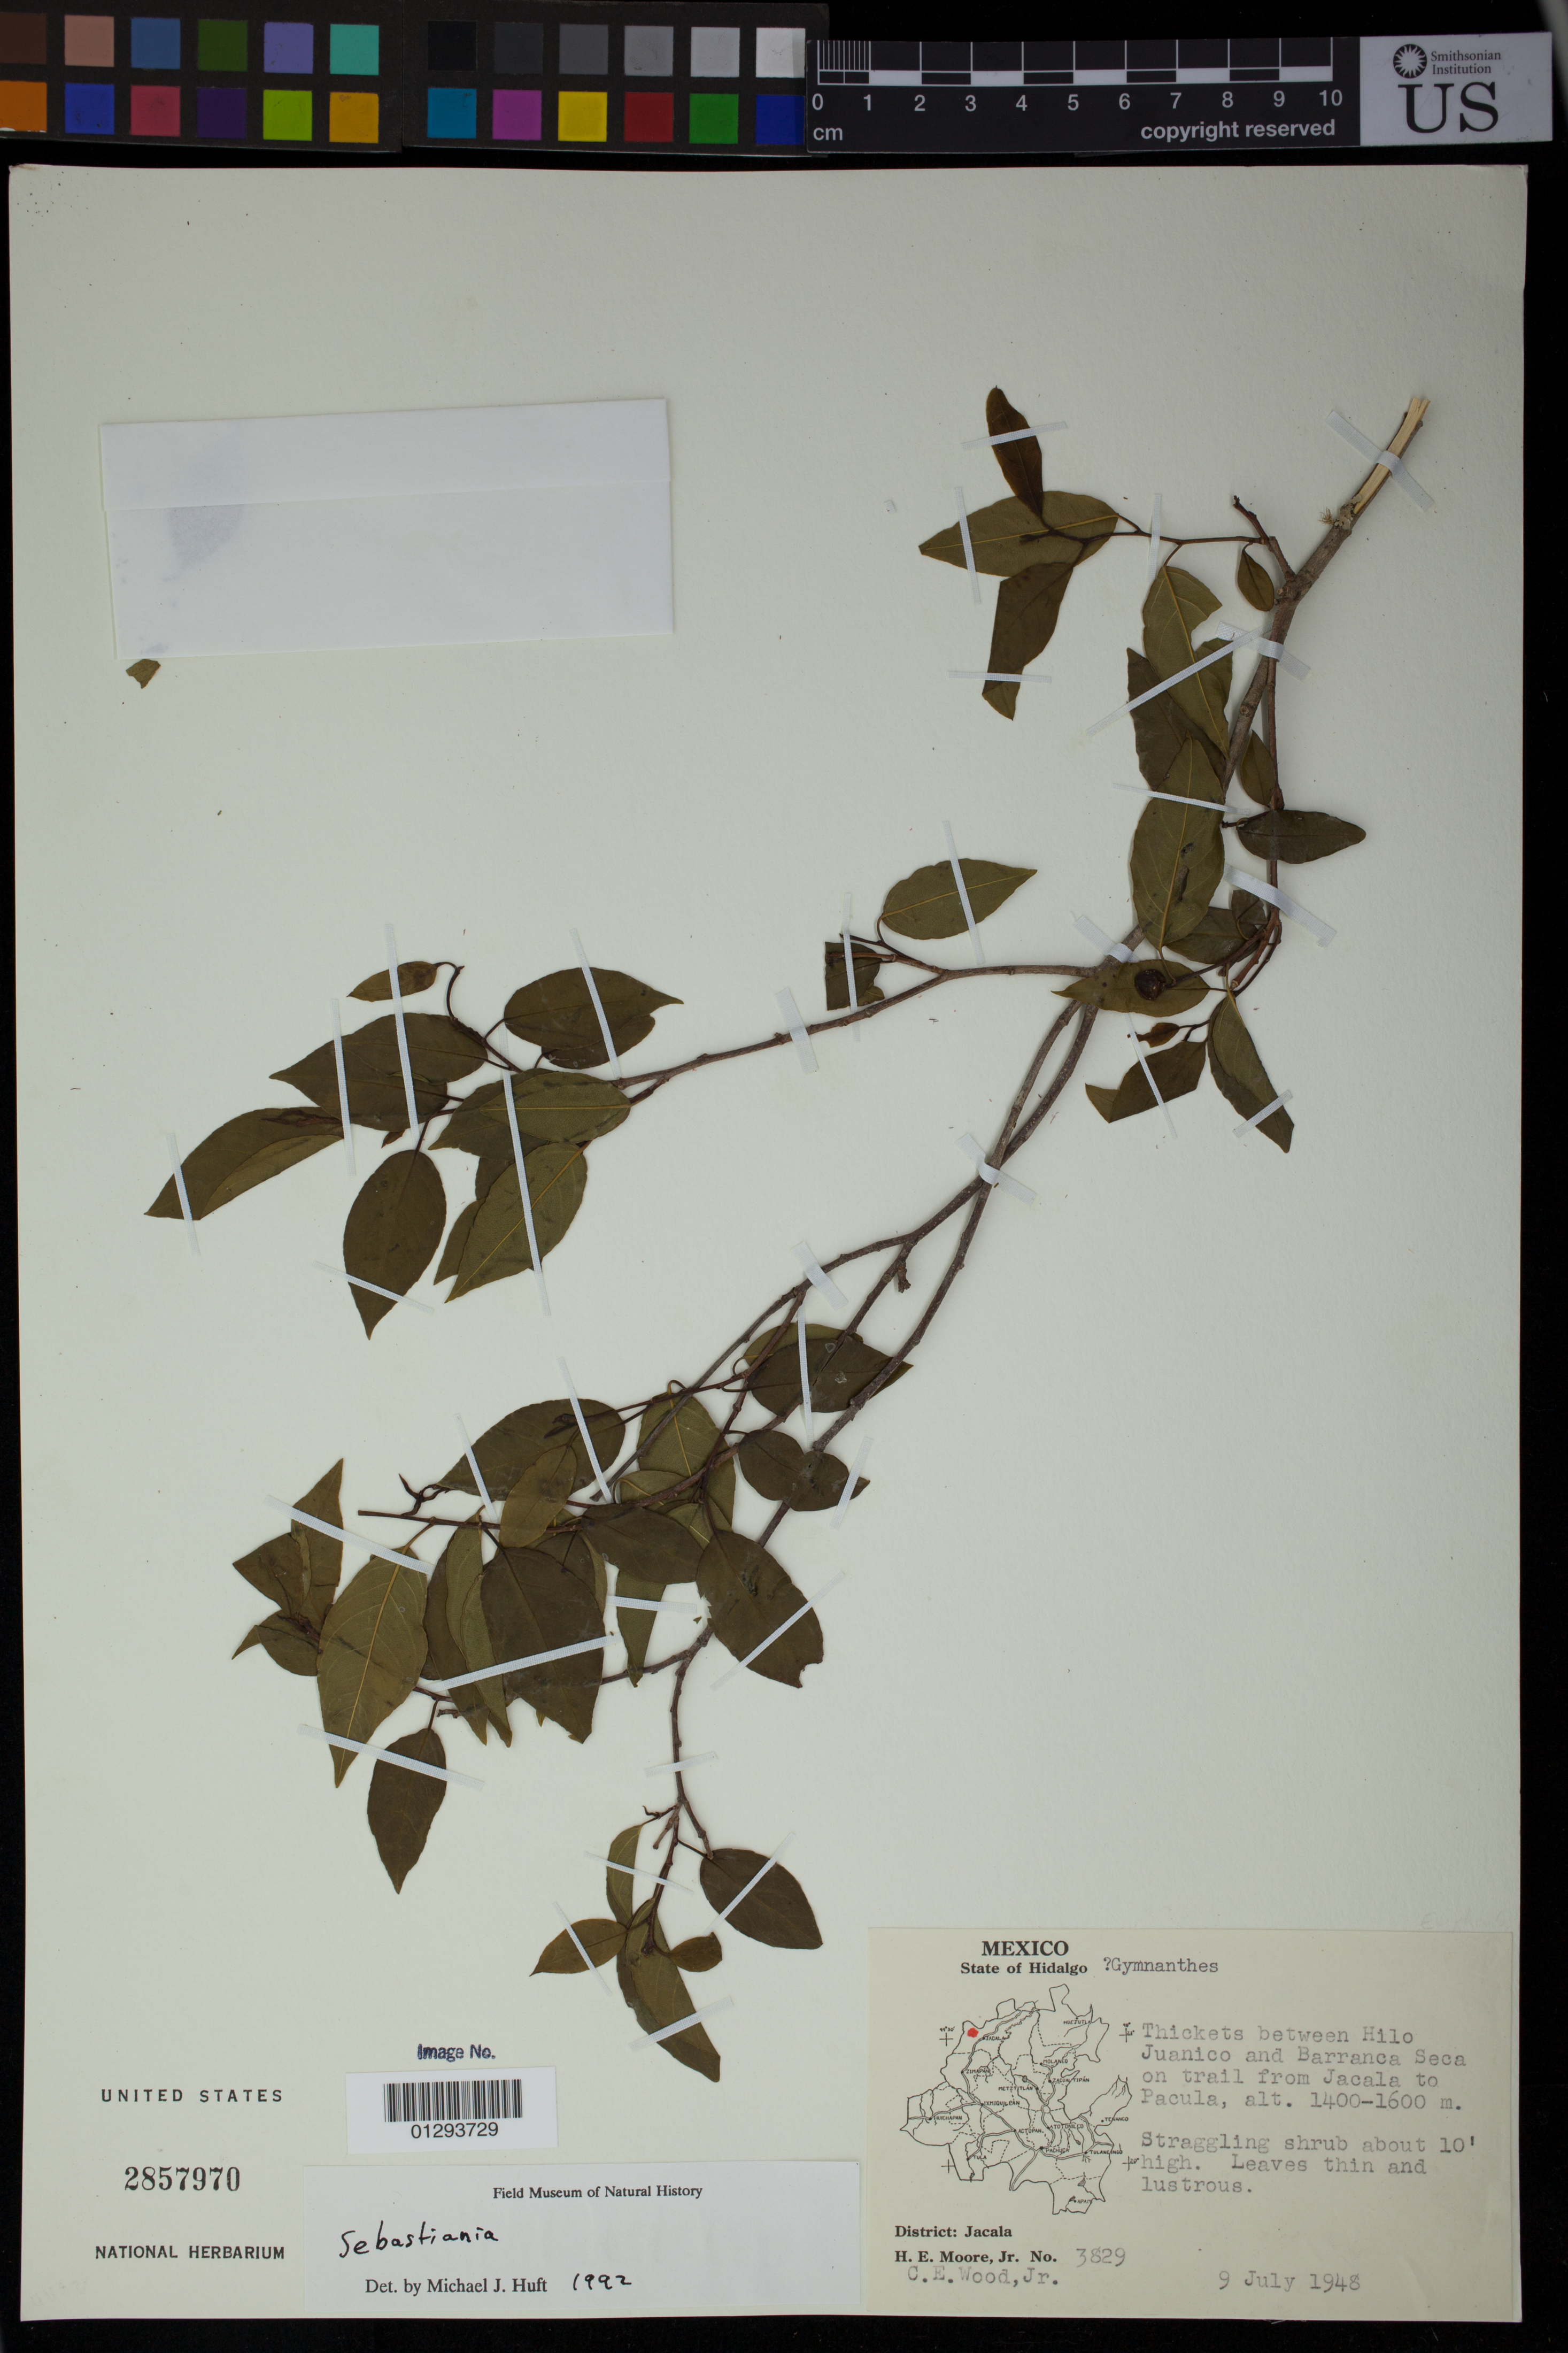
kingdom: Plantae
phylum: Tracheophyta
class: Magnoliopsida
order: Malpighiales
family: Euphorbiaceae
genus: Sebastiania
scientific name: Sebastiania sp.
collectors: H. E. Moore & C. Wood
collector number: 3829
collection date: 1948-07-09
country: Mexico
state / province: Hidalgo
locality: between Hilo Juanico and Barranca Seca on trail from Jacala to Pacula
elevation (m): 1400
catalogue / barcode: US 2857970